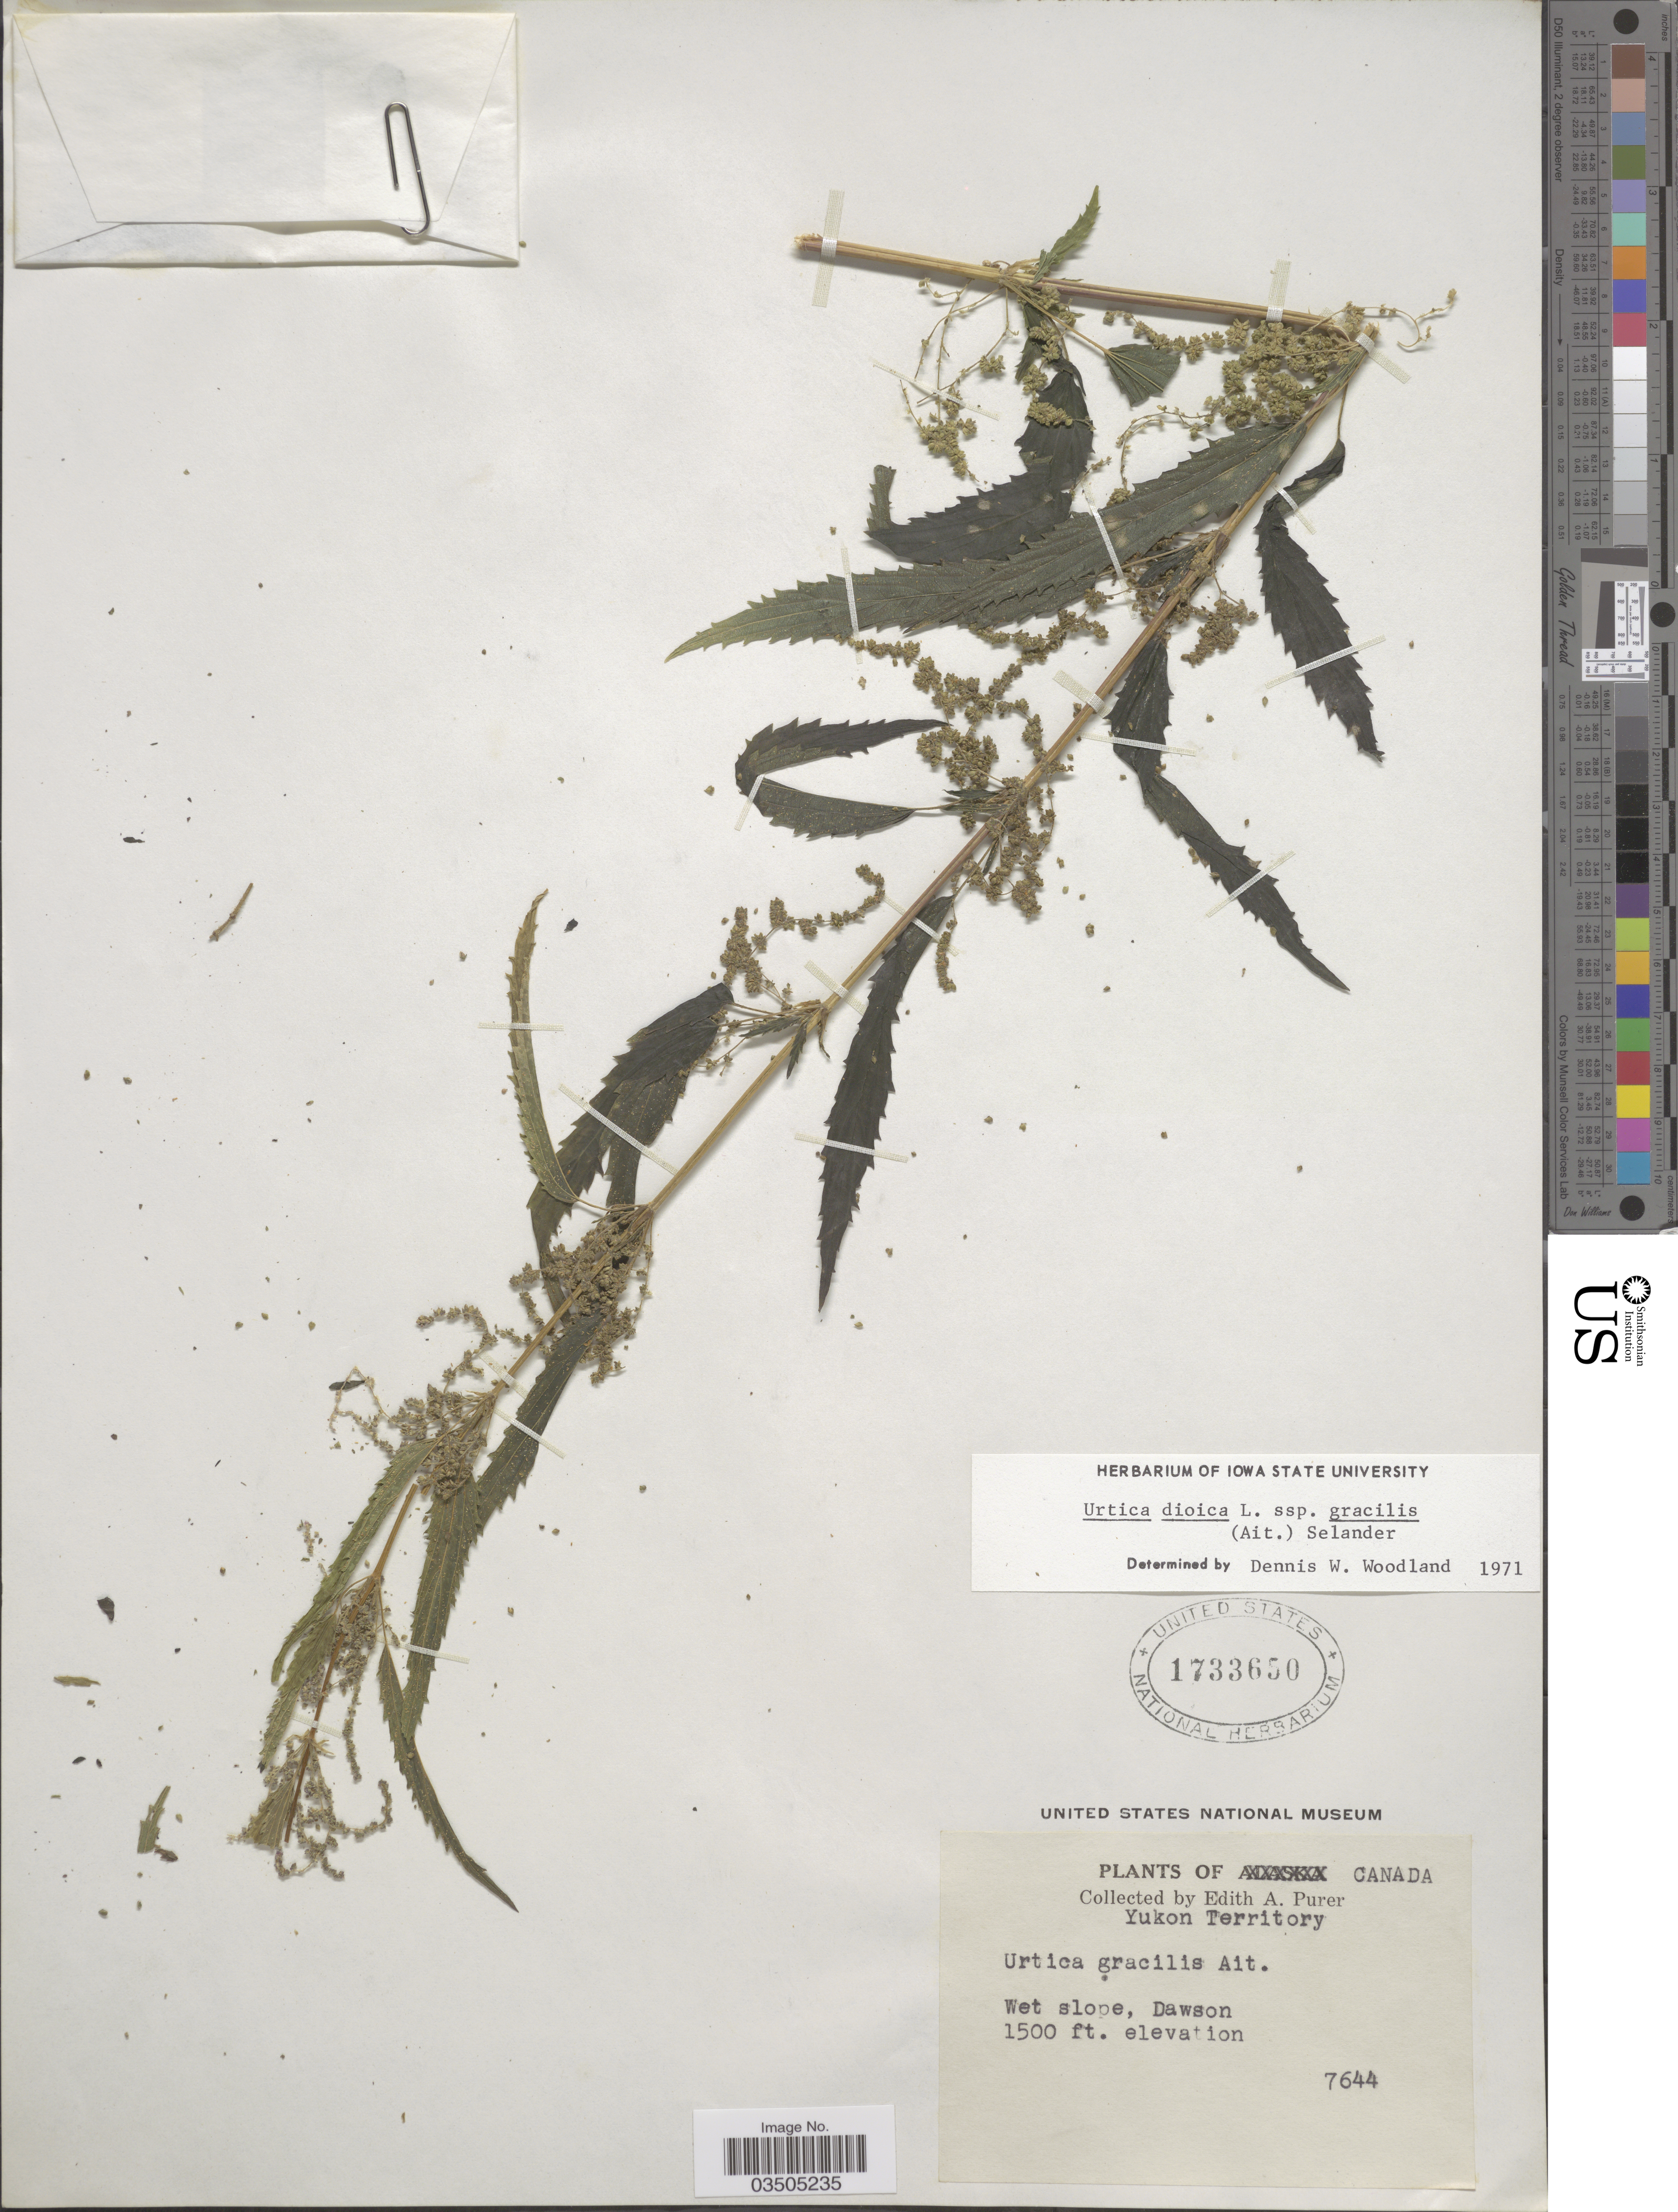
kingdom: Plantae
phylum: Tracheophyta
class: Magnoliopsida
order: Rosales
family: Urticaceae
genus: Urtica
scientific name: Urtica dioica subsp. gracilis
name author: L.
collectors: E. Purer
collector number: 7644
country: Canada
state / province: Yukon Territory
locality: Wet slope, Dawson.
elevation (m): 457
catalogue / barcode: US 1733650